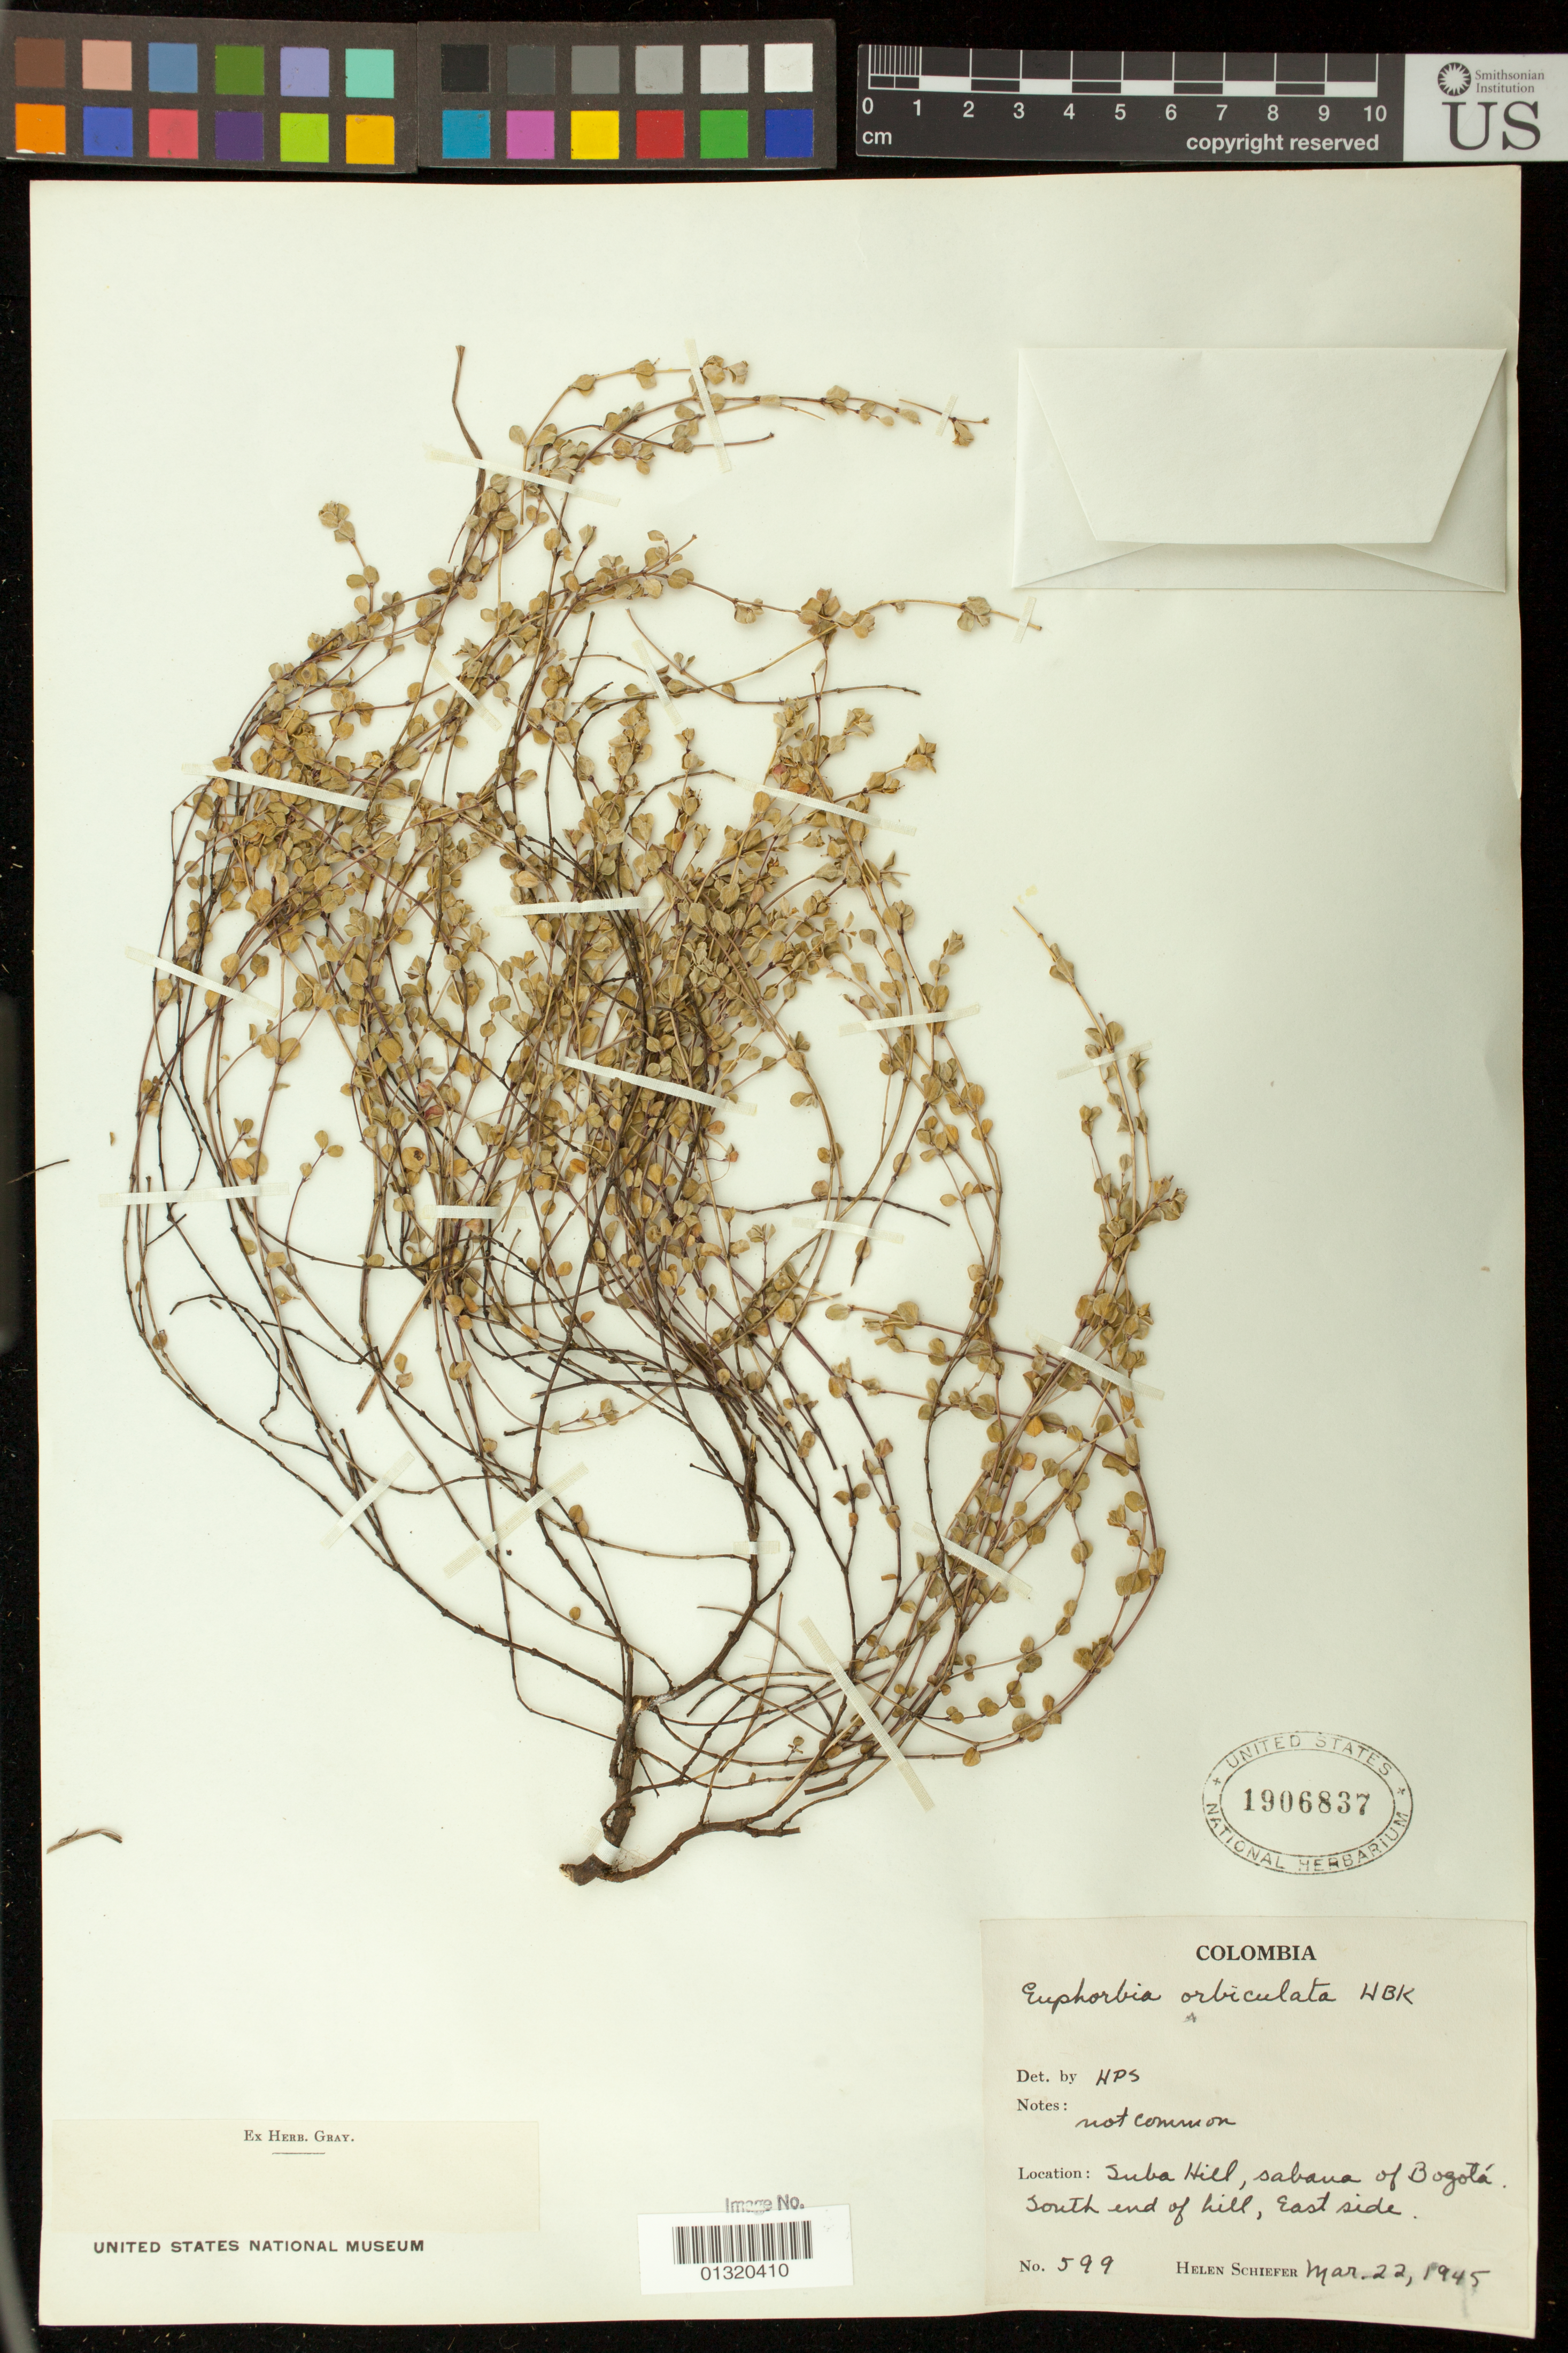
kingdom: Plantae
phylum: Tracheophyta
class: Magnoliopsida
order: Malpighiales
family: Euphorbiaceae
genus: Euphorbia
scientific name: Euphorbia orbiculata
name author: Kunth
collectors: H. Schiefer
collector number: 599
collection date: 1945-03-22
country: Colombia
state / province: Bogota D.C.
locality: Suba Hill, sabana of Bogotá. South end of hill, East side.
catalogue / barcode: US 1906837